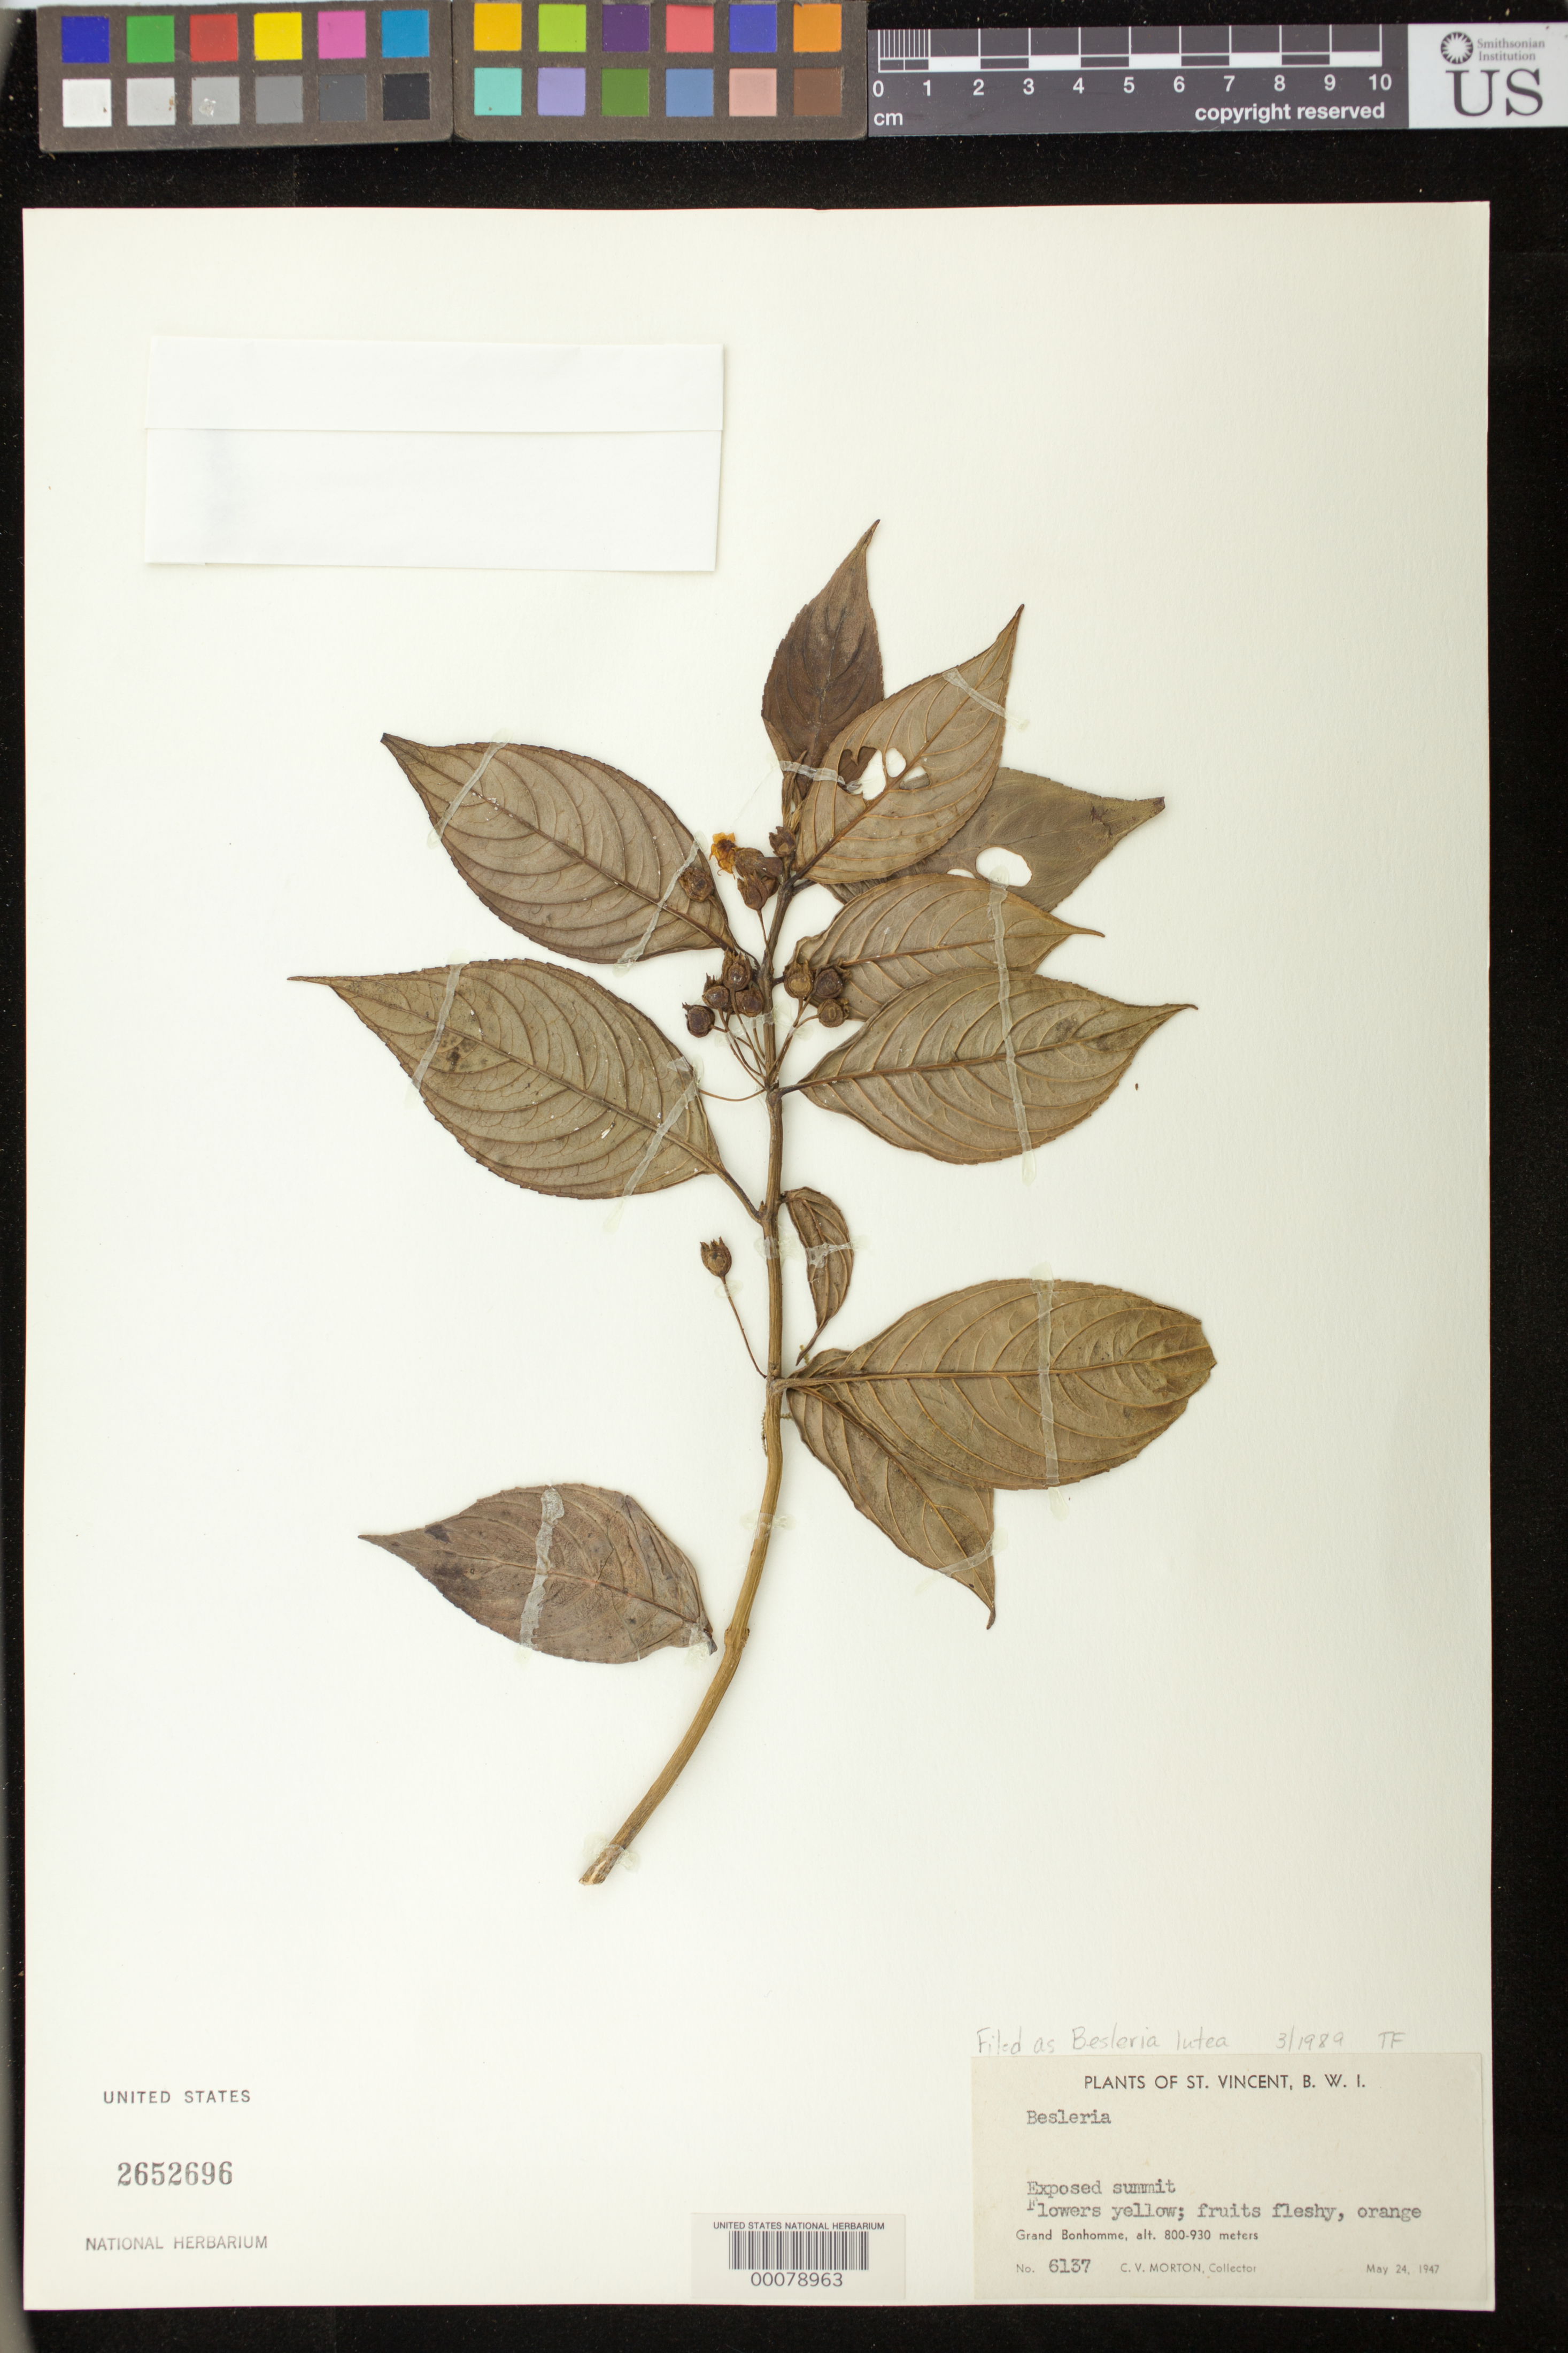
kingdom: Plantae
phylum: Tracheophyta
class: Magnoliopsida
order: Lamiales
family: Gesneriaceae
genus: Besleria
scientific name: Besleria lutea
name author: L.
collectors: C. V. Morton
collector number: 6137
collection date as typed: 24 May 1947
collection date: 1947-05-24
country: St. Vincent - Grenadines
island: St. Vincent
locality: Grand Bonhomme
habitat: Exposed summit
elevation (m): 800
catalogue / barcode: US 2652696